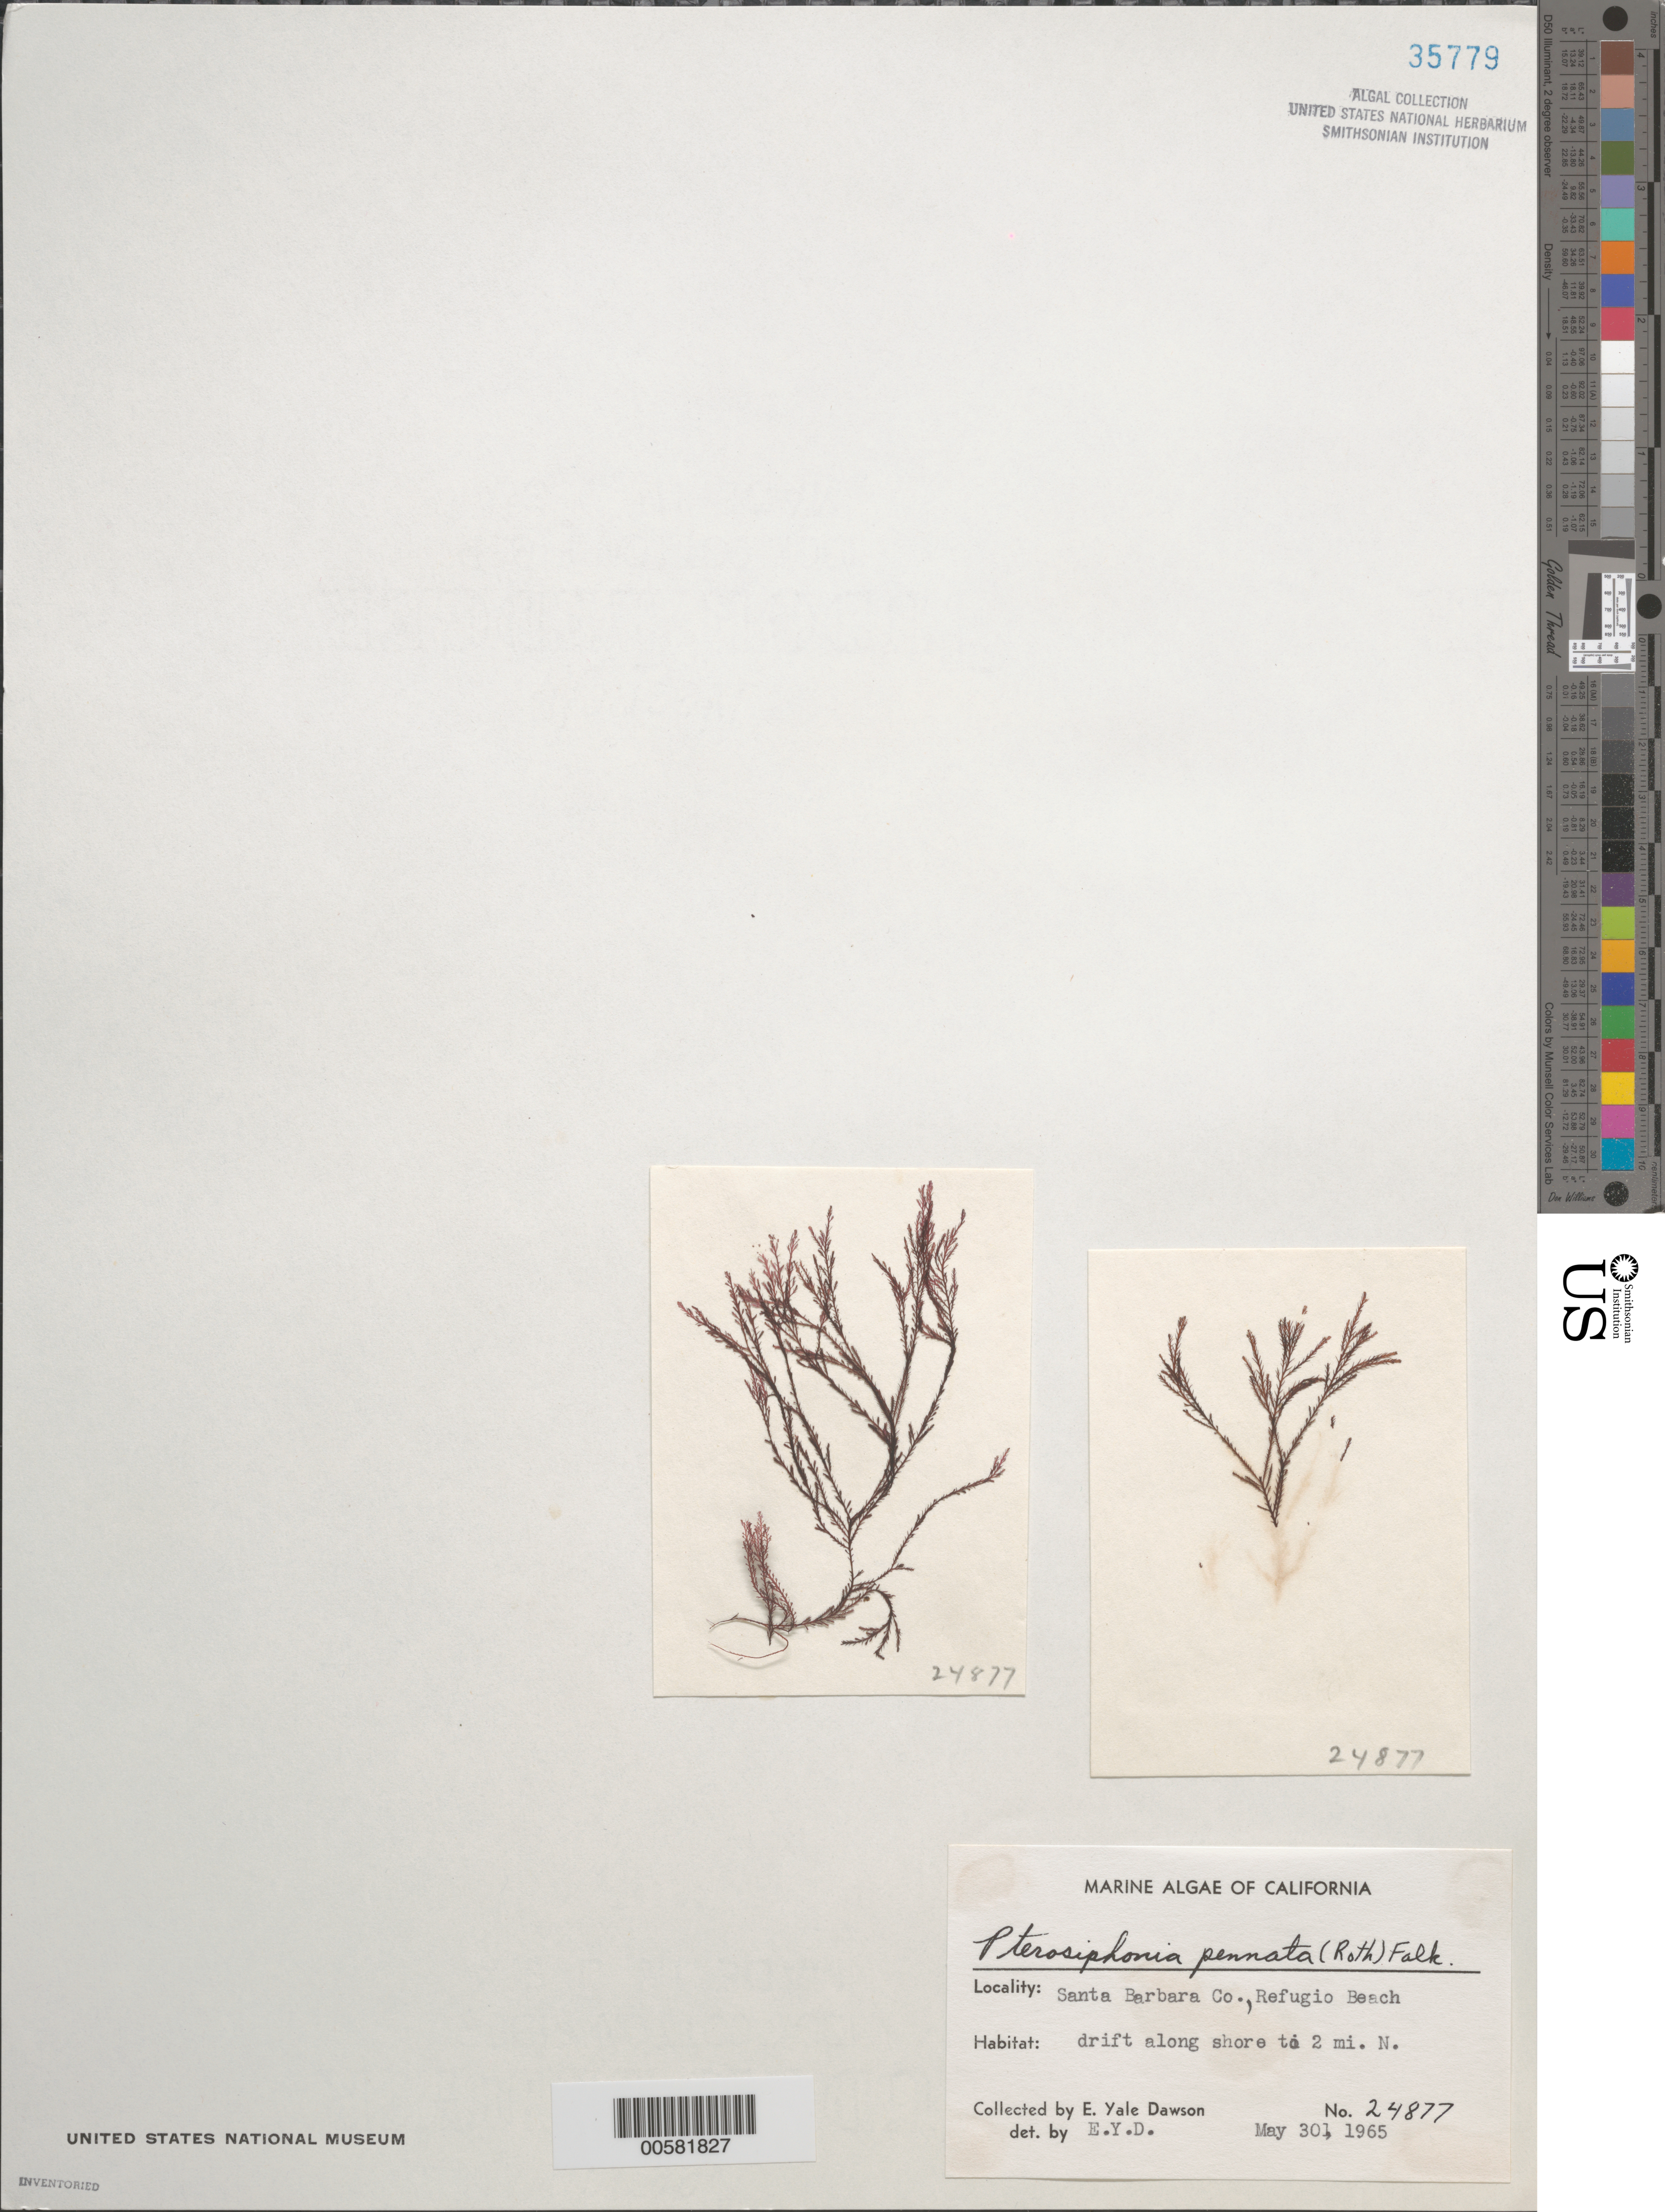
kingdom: Plantae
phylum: Rhodophyta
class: Florideophyceae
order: Ceramiales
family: Rhodomelaceae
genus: Xiphosiphonia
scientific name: Xiphosiphonia pennata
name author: (C. Agardh) Savoie & G.W. Saunders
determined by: Algae name updating Project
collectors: E. Y. Dawson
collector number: EYD 24877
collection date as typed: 30 May 1965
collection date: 1965-05-30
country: United States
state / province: California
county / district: Santa Barbara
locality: Refugio Beach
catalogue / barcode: US 35779